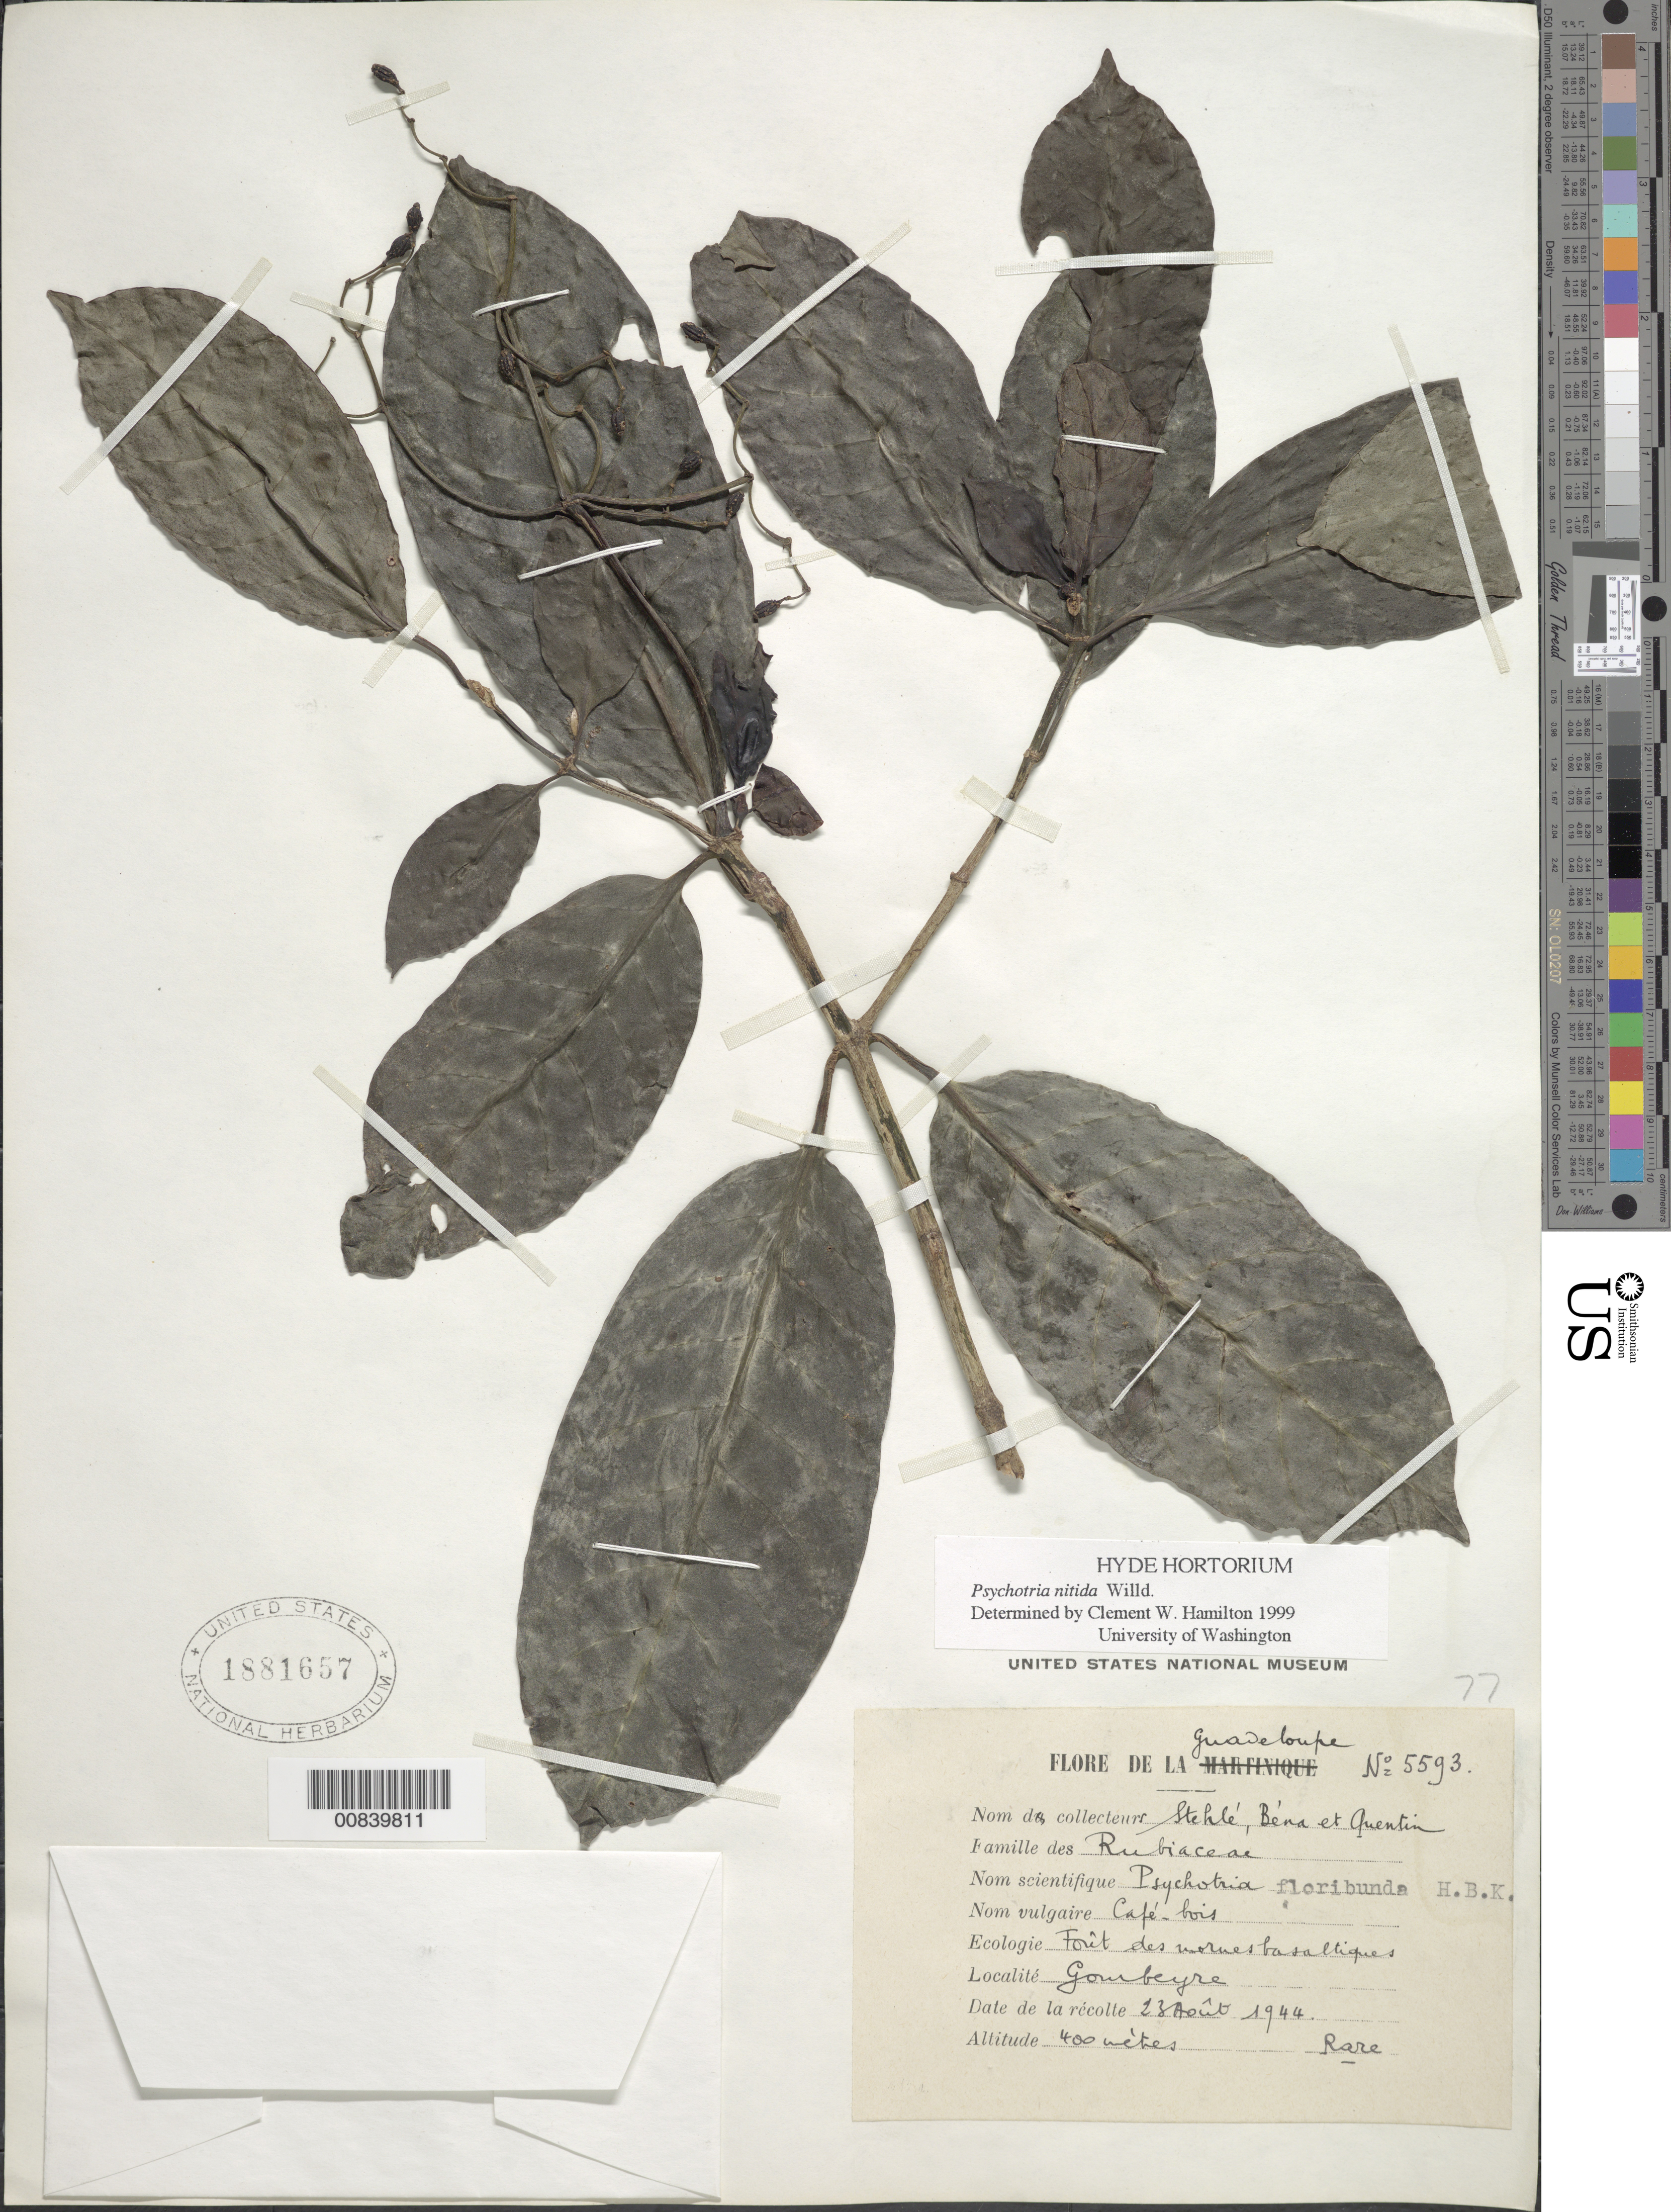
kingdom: Plantae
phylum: Tracheophyta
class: Magnoliopsida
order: Gentianales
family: Rubiaceae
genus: Psychotria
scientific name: Psychotria mapourioides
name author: DC.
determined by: Hamilton, C. W.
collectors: H. Stehlé, P. Bena & R. Quentin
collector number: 5593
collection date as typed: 23 Aug 1944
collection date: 1944-08-23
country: Guadeloupe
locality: Gombeyre, mornes basaltiques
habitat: Forêt des mornes basaltiques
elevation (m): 400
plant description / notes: Common name: Café-bois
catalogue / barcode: US 1881657